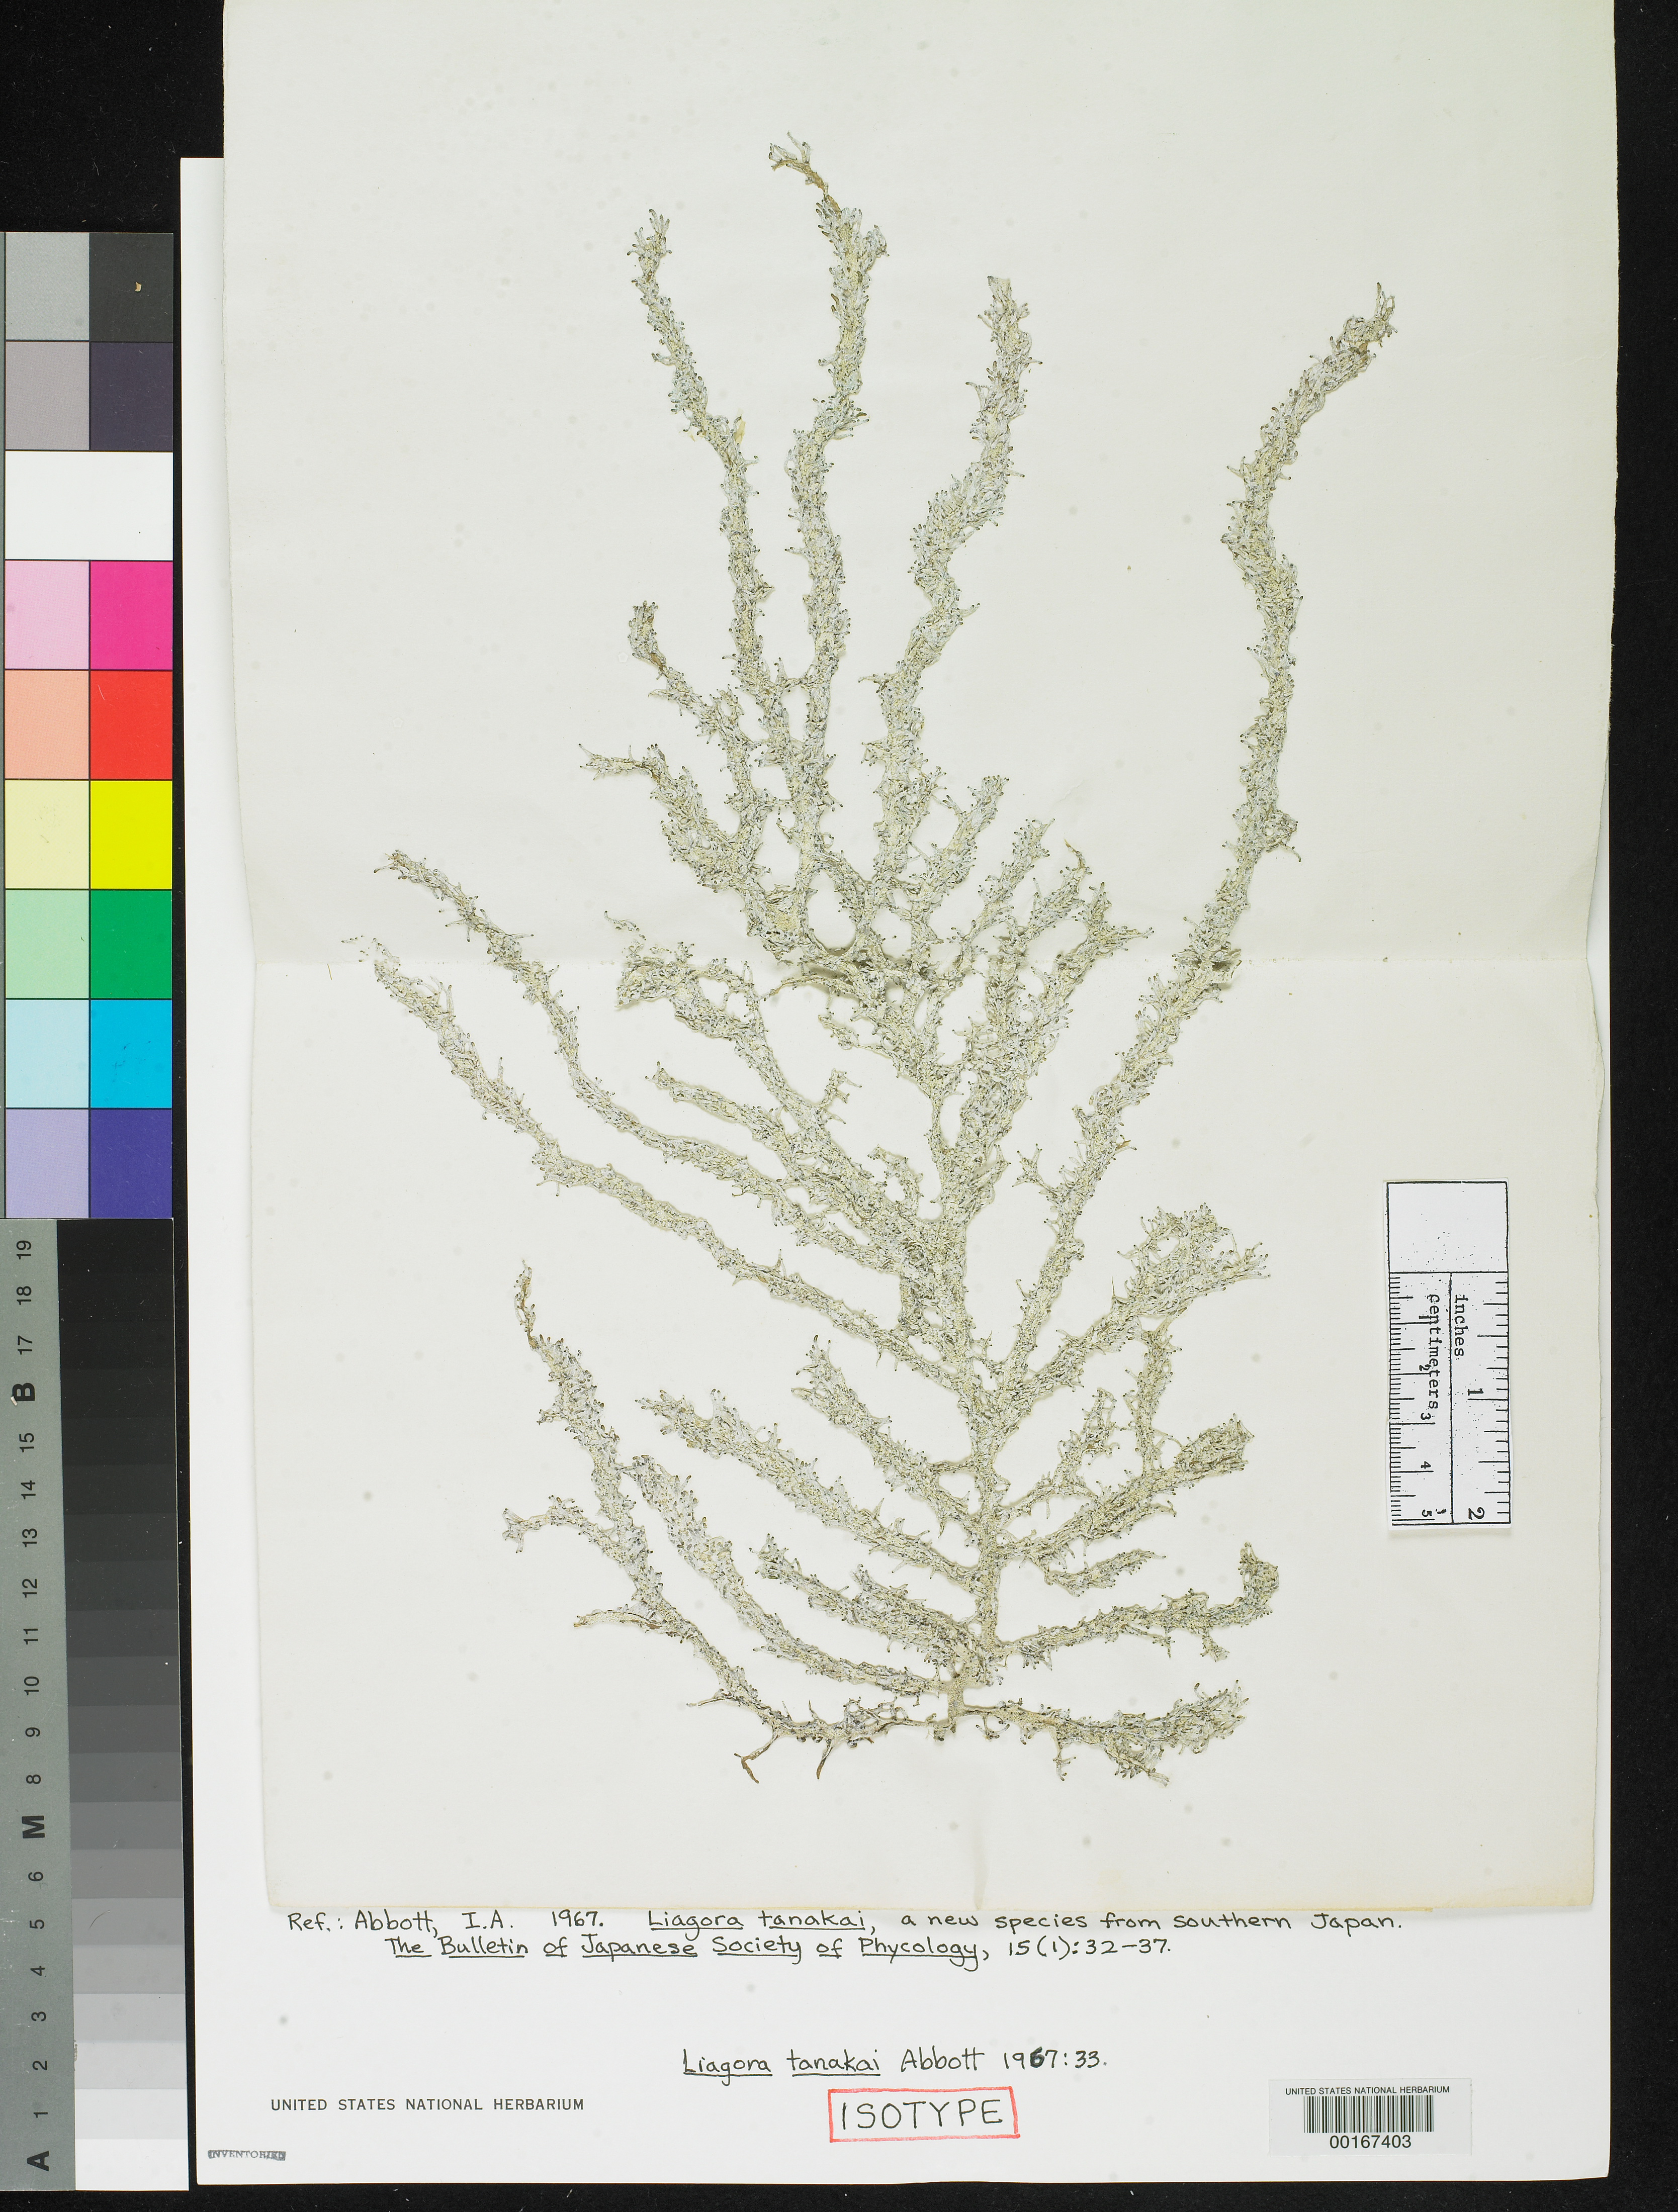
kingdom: Plantae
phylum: Rhodophyta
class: Florideophyceae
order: Nemaliales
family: Liagoraceae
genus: Liagora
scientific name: Liagora tanakai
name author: I.A. Abbott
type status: Isotype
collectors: T. Tanaka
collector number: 19655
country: Japan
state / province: Kagosima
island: Tanegashima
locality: Anno.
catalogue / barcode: US 84188